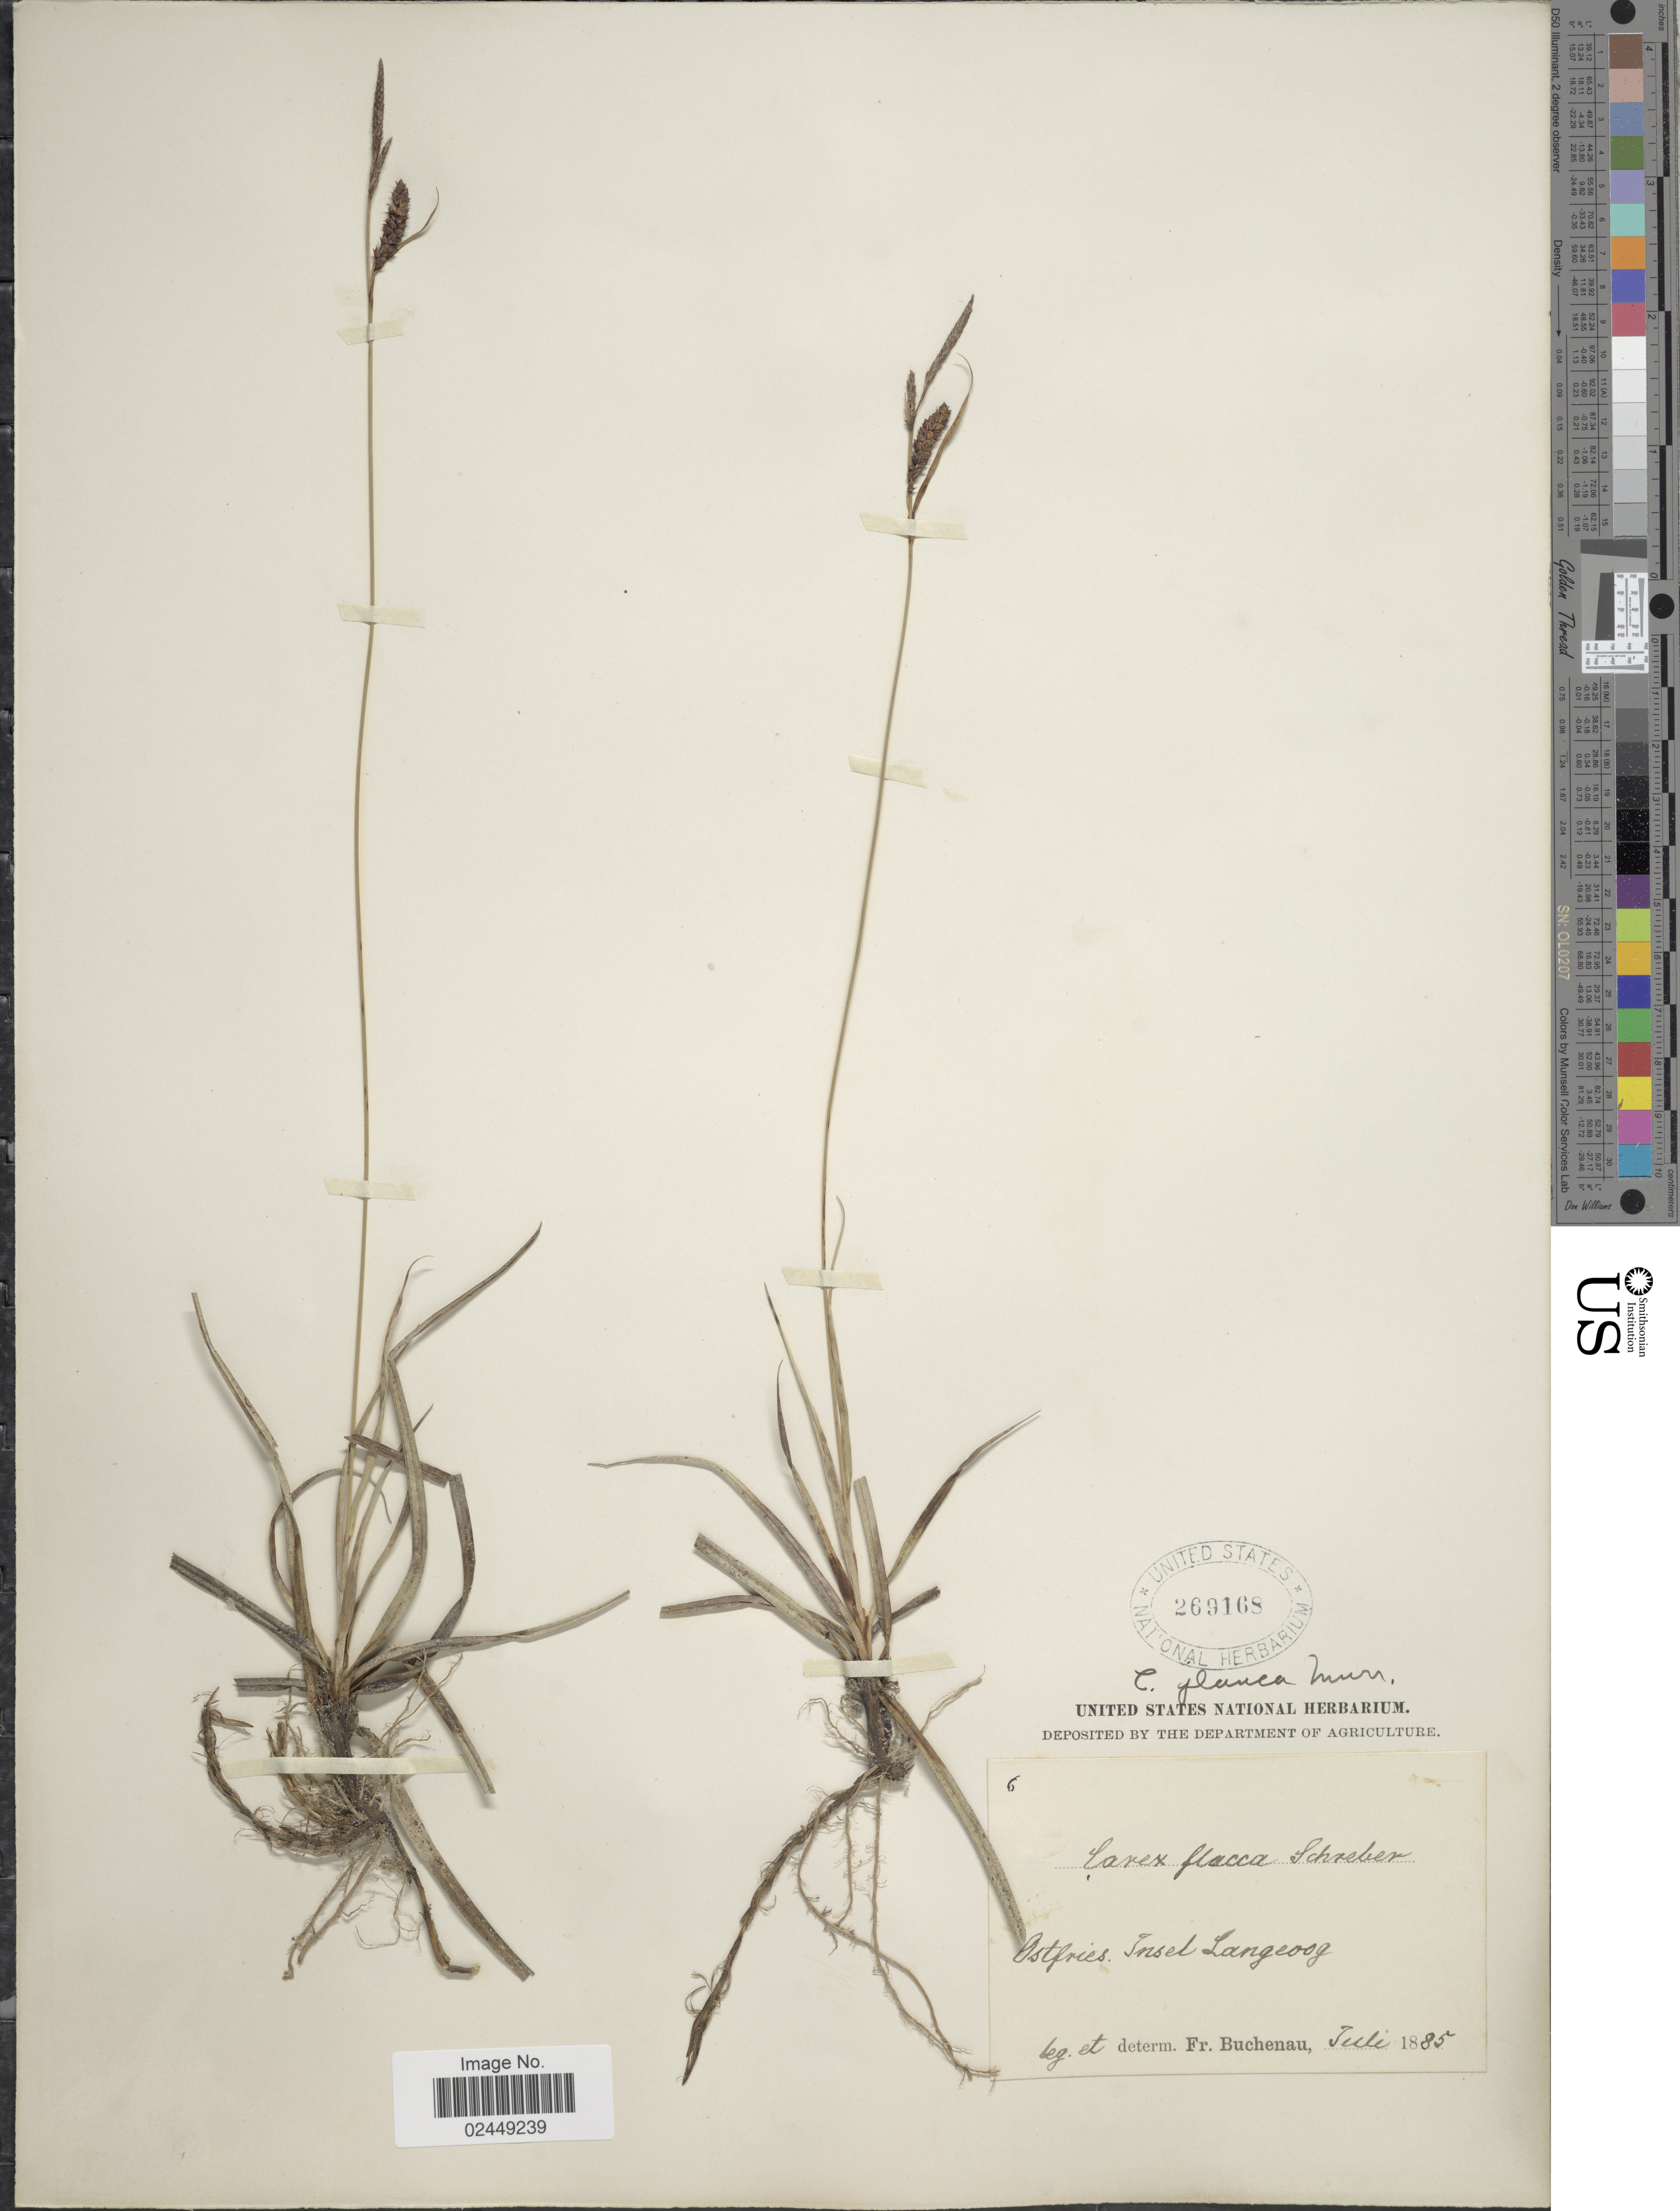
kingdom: Plantae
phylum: Tracheophyta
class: Liliopsida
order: Poales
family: Cyperaceae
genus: Carex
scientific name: Carex flacca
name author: Schreb.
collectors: F. Buchenau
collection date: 1885-07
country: Germany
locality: Ostfries, Insel Langeoog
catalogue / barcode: US 269168